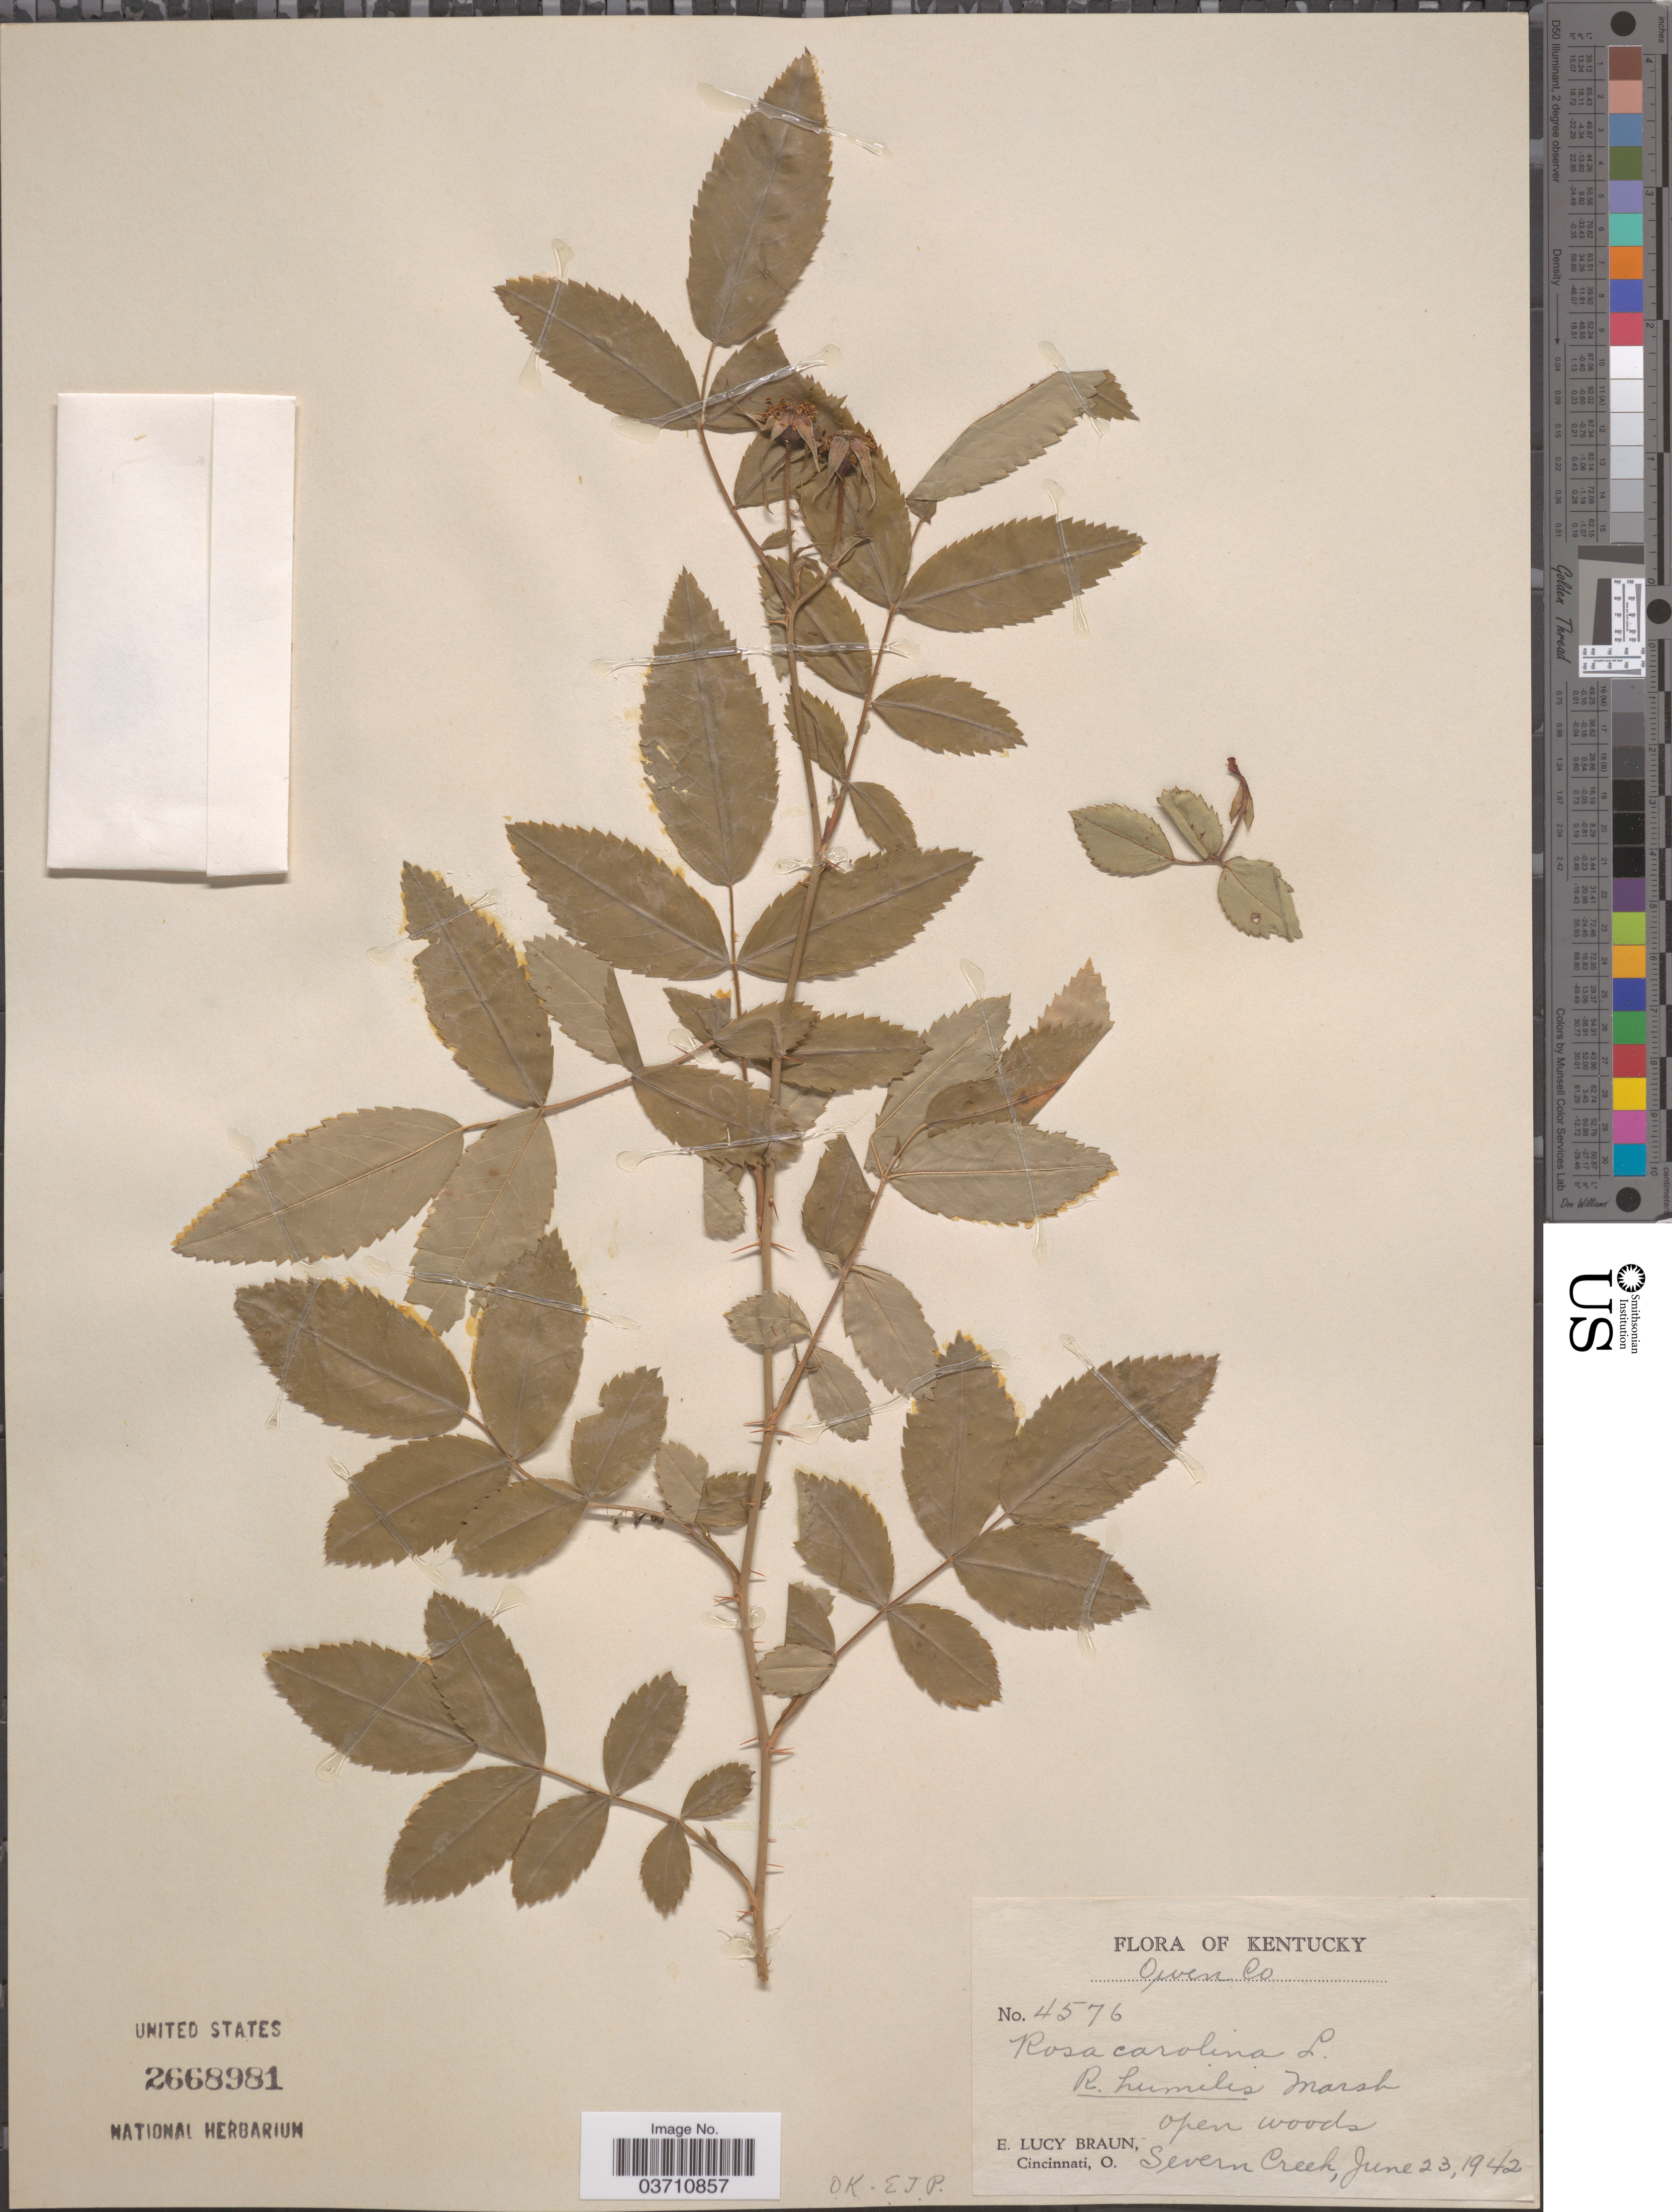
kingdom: Plantae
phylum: Tracheophyta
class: Magnoliopsida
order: Rosales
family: Rosaceae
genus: Rosa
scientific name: Rosa carolina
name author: L.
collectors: E. L. Braun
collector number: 4576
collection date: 1942-06-23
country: United States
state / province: Kentucky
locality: Owen Co. Severn Creek.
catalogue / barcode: US 2668981